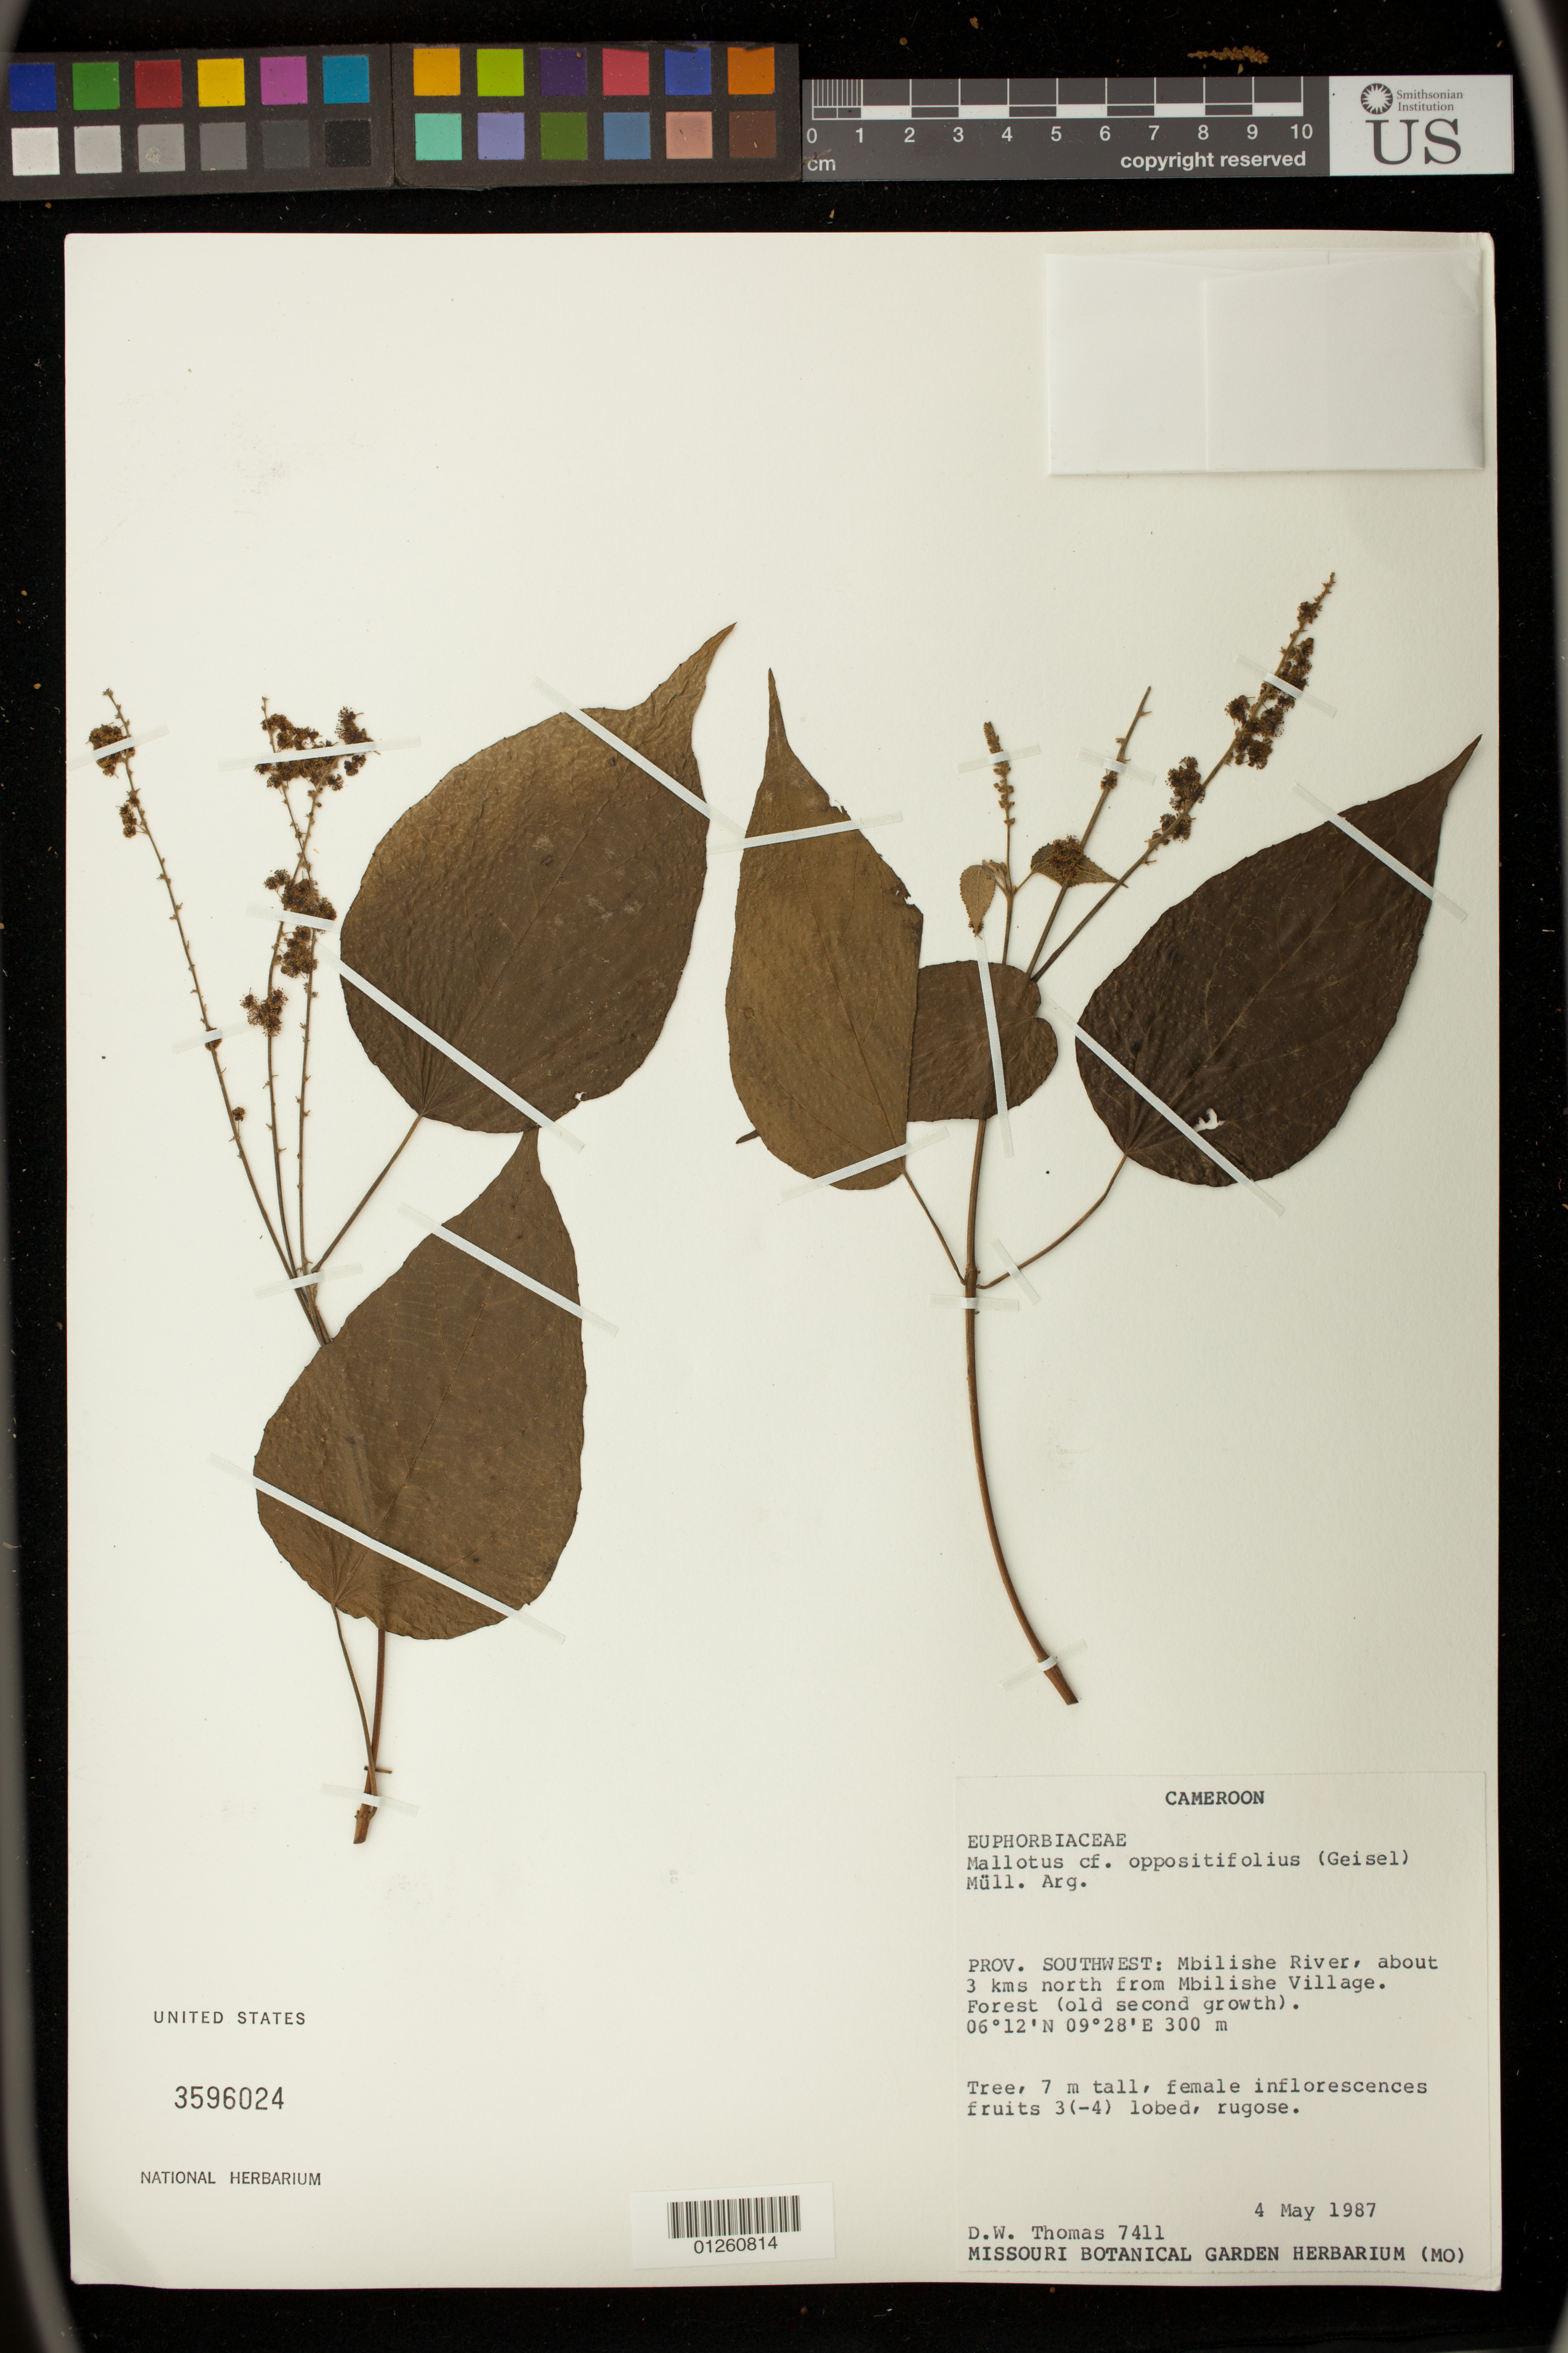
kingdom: Plantae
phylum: Tracheophyta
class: Magnoliopsida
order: Malpighiales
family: Euphorbiaceae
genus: Mallotus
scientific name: Mallotus oppositifolius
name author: (Geiseler) Müll. Arg.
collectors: D. W. Thomas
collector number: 7411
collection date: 1987-05-04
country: Cameroon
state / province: Sud-Ouest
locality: Mbilishe River, about 3 kms north from Mbilishe Village.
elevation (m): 300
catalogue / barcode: US 3596024